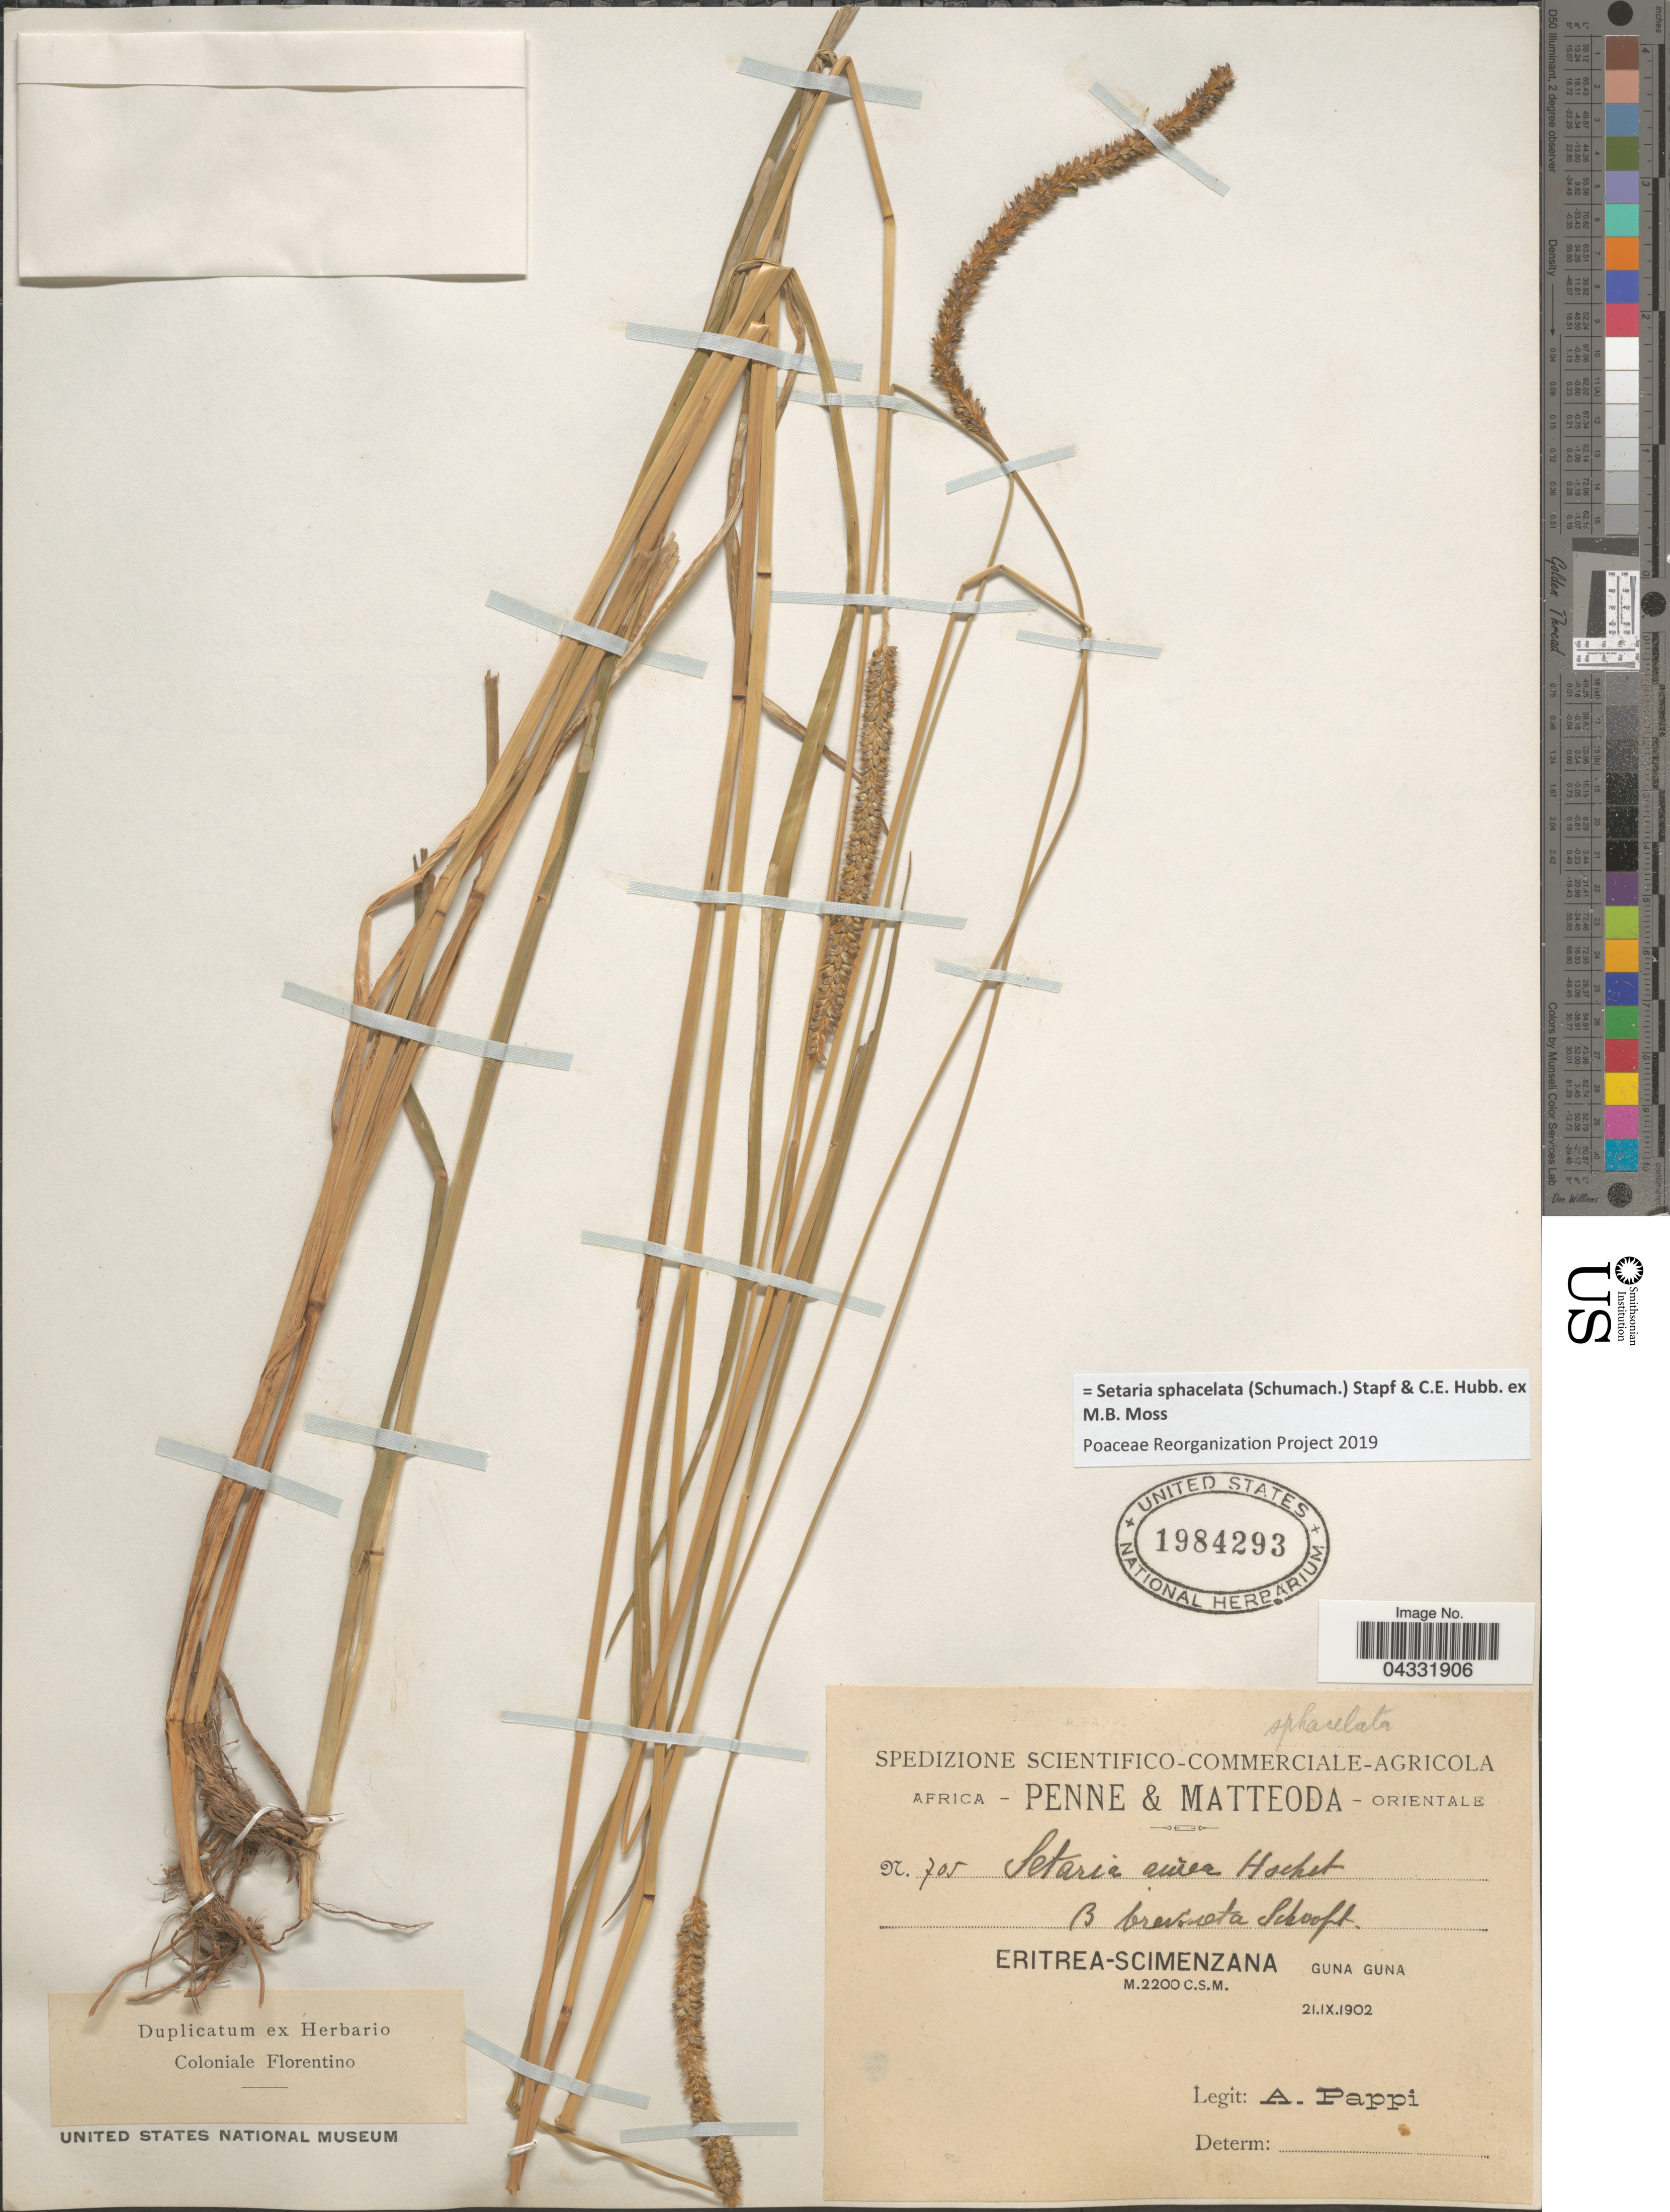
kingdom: Plantae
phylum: Tracheophyta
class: Liliopsida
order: Poales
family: Poaceae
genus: Setaria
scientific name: Setaria sphacelata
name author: (Schumach.) Stapf & Hubb. ex Moss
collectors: A. Pappi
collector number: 705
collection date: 1902-09-21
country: Eritrea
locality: Africa Orientale. Scimenzana. Guna Guna.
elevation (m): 2200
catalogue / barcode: US 1984293